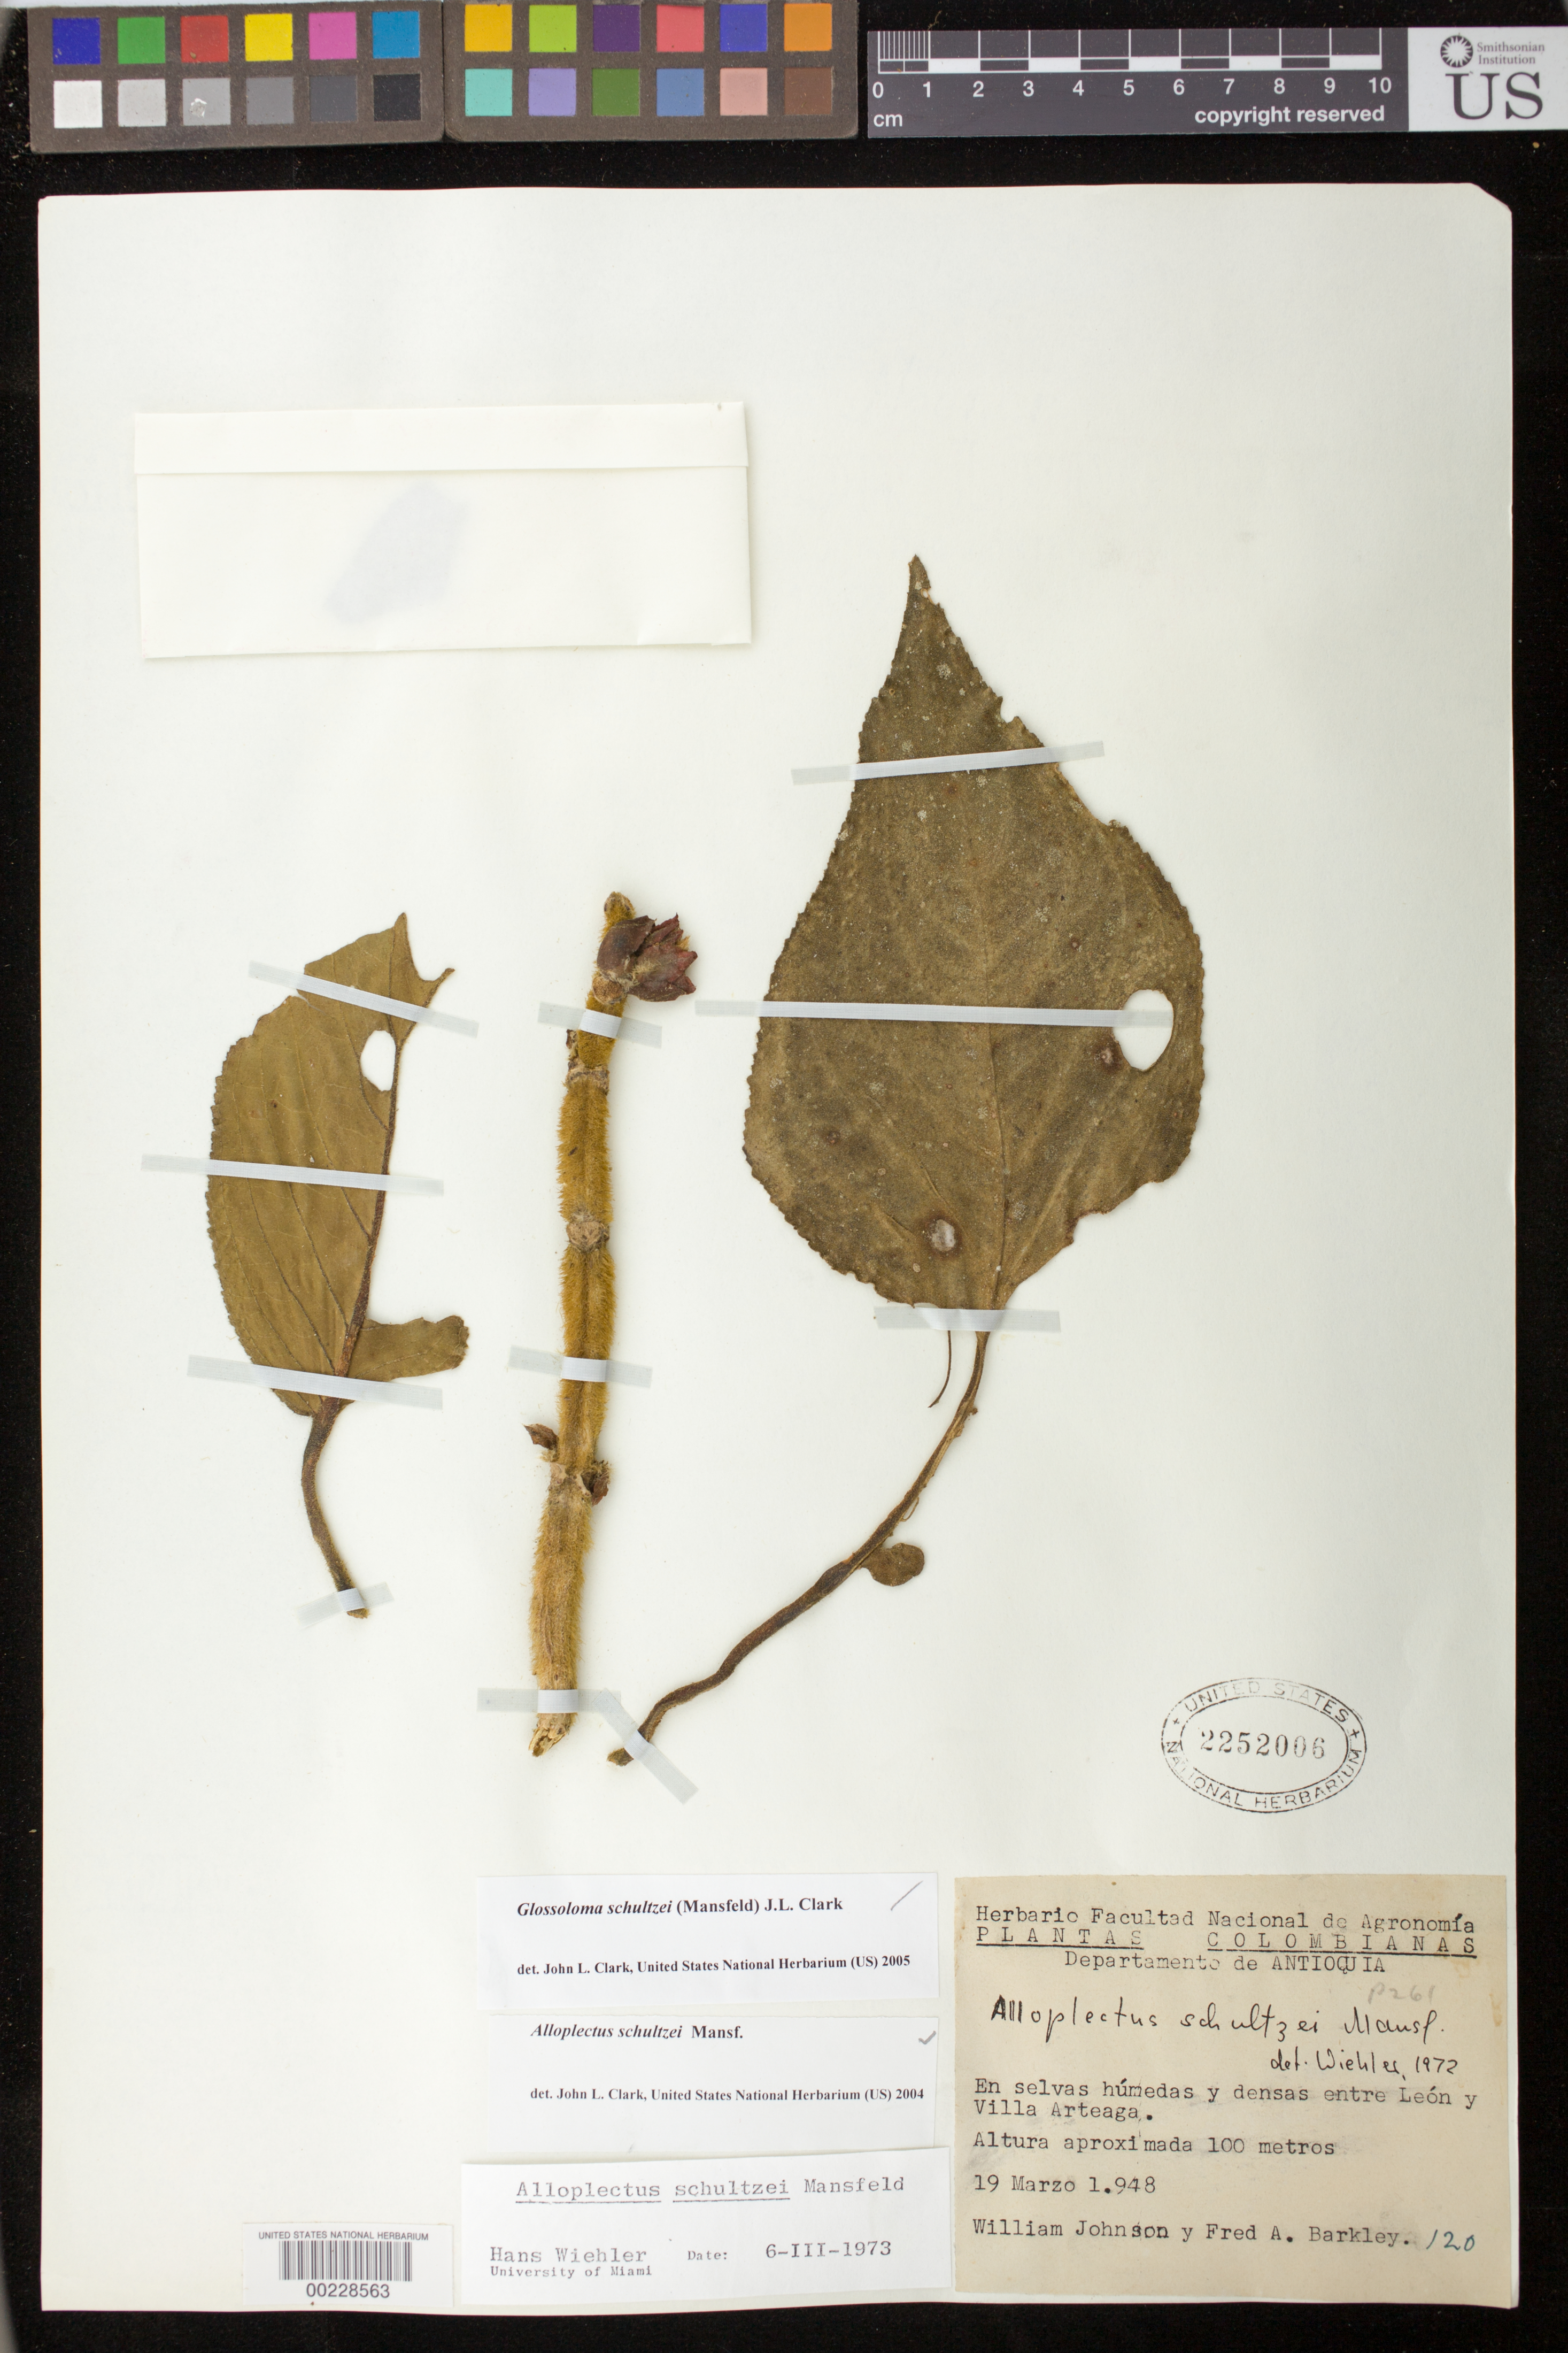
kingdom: Plantae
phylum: Tracheophyta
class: Magnoliopsida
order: Lamiales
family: Gesneriaceae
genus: Glossoloma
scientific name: Glossoloma schultzei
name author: (Mansf.) J.L. Clark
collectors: W. Johnson & F. A. Barkley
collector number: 120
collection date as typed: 19 Mar 1948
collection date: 1948-03-19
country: Colombia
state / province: Antioquia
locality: Between Leon and Villa Arteaga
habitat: In humid and dense forests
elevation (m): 100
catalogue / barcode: US 2252006